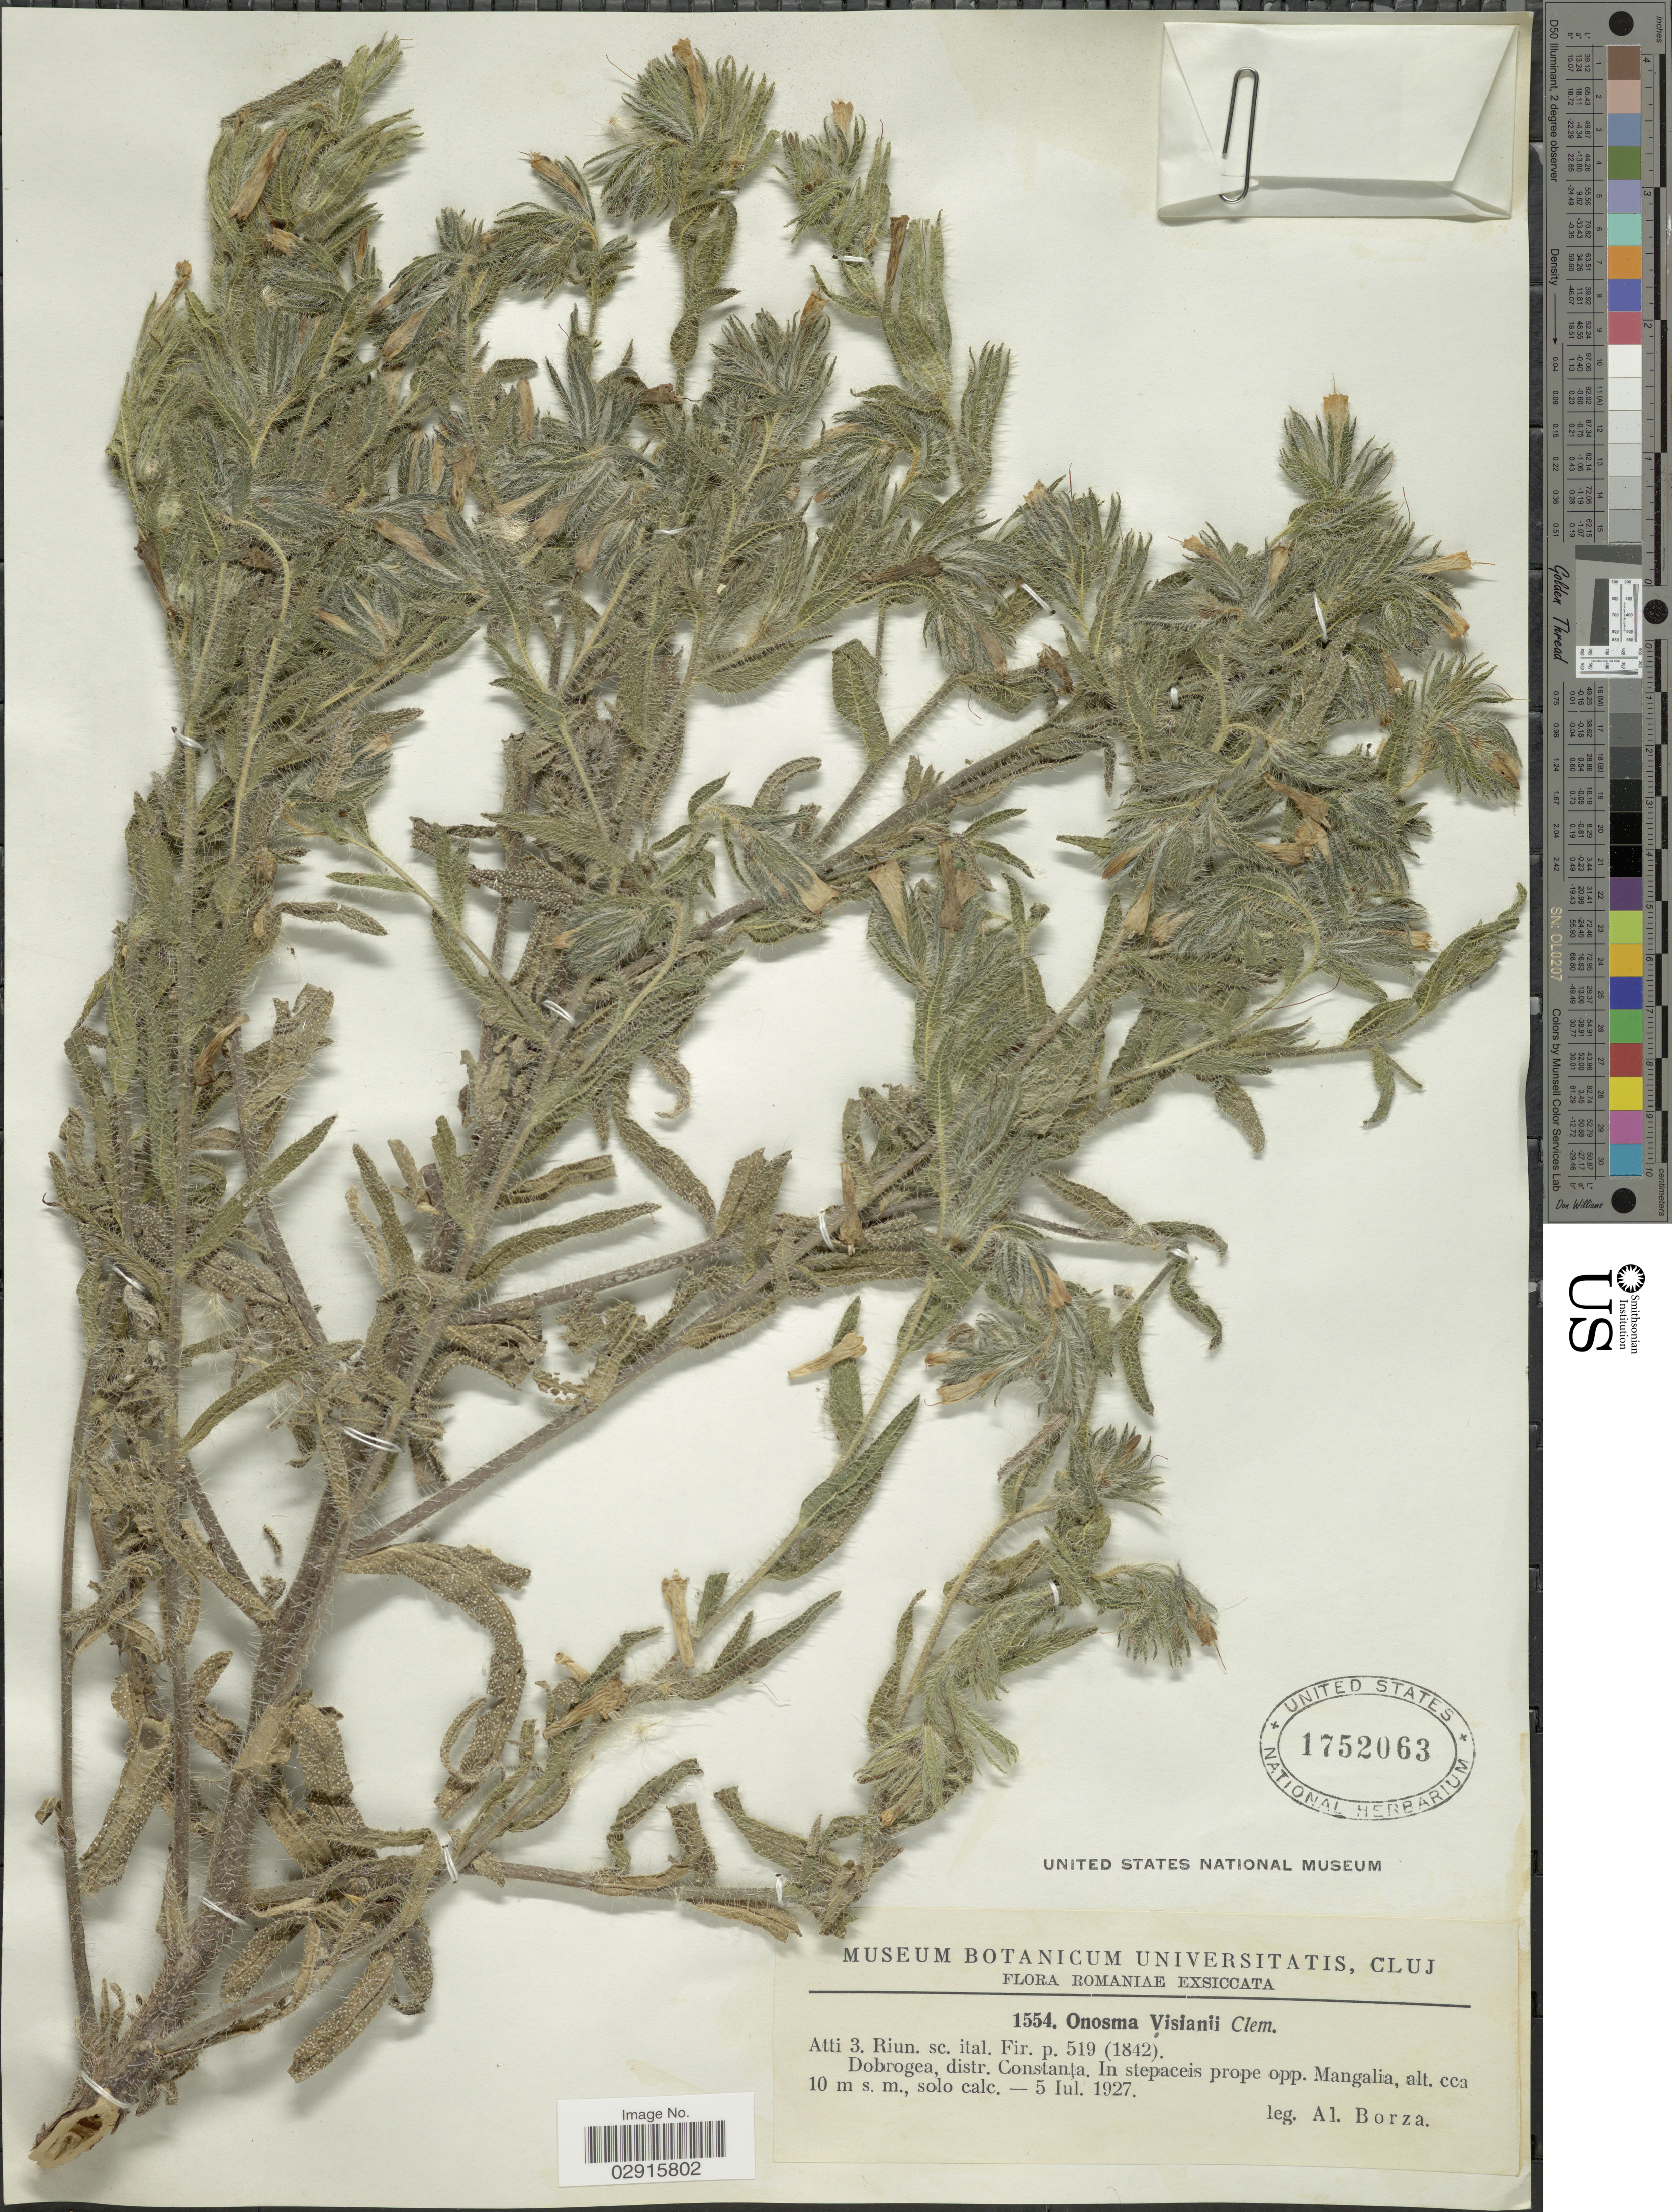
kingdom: Plantae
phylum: Tracheophyta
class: Magnoliopsida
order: Boraginales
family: Boraginaceae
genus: Onosma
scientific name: Onosma visianii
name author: Clementi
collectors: A. Borza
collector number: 1554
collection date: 1927-07-05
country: Romania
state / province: Constanta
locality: Dobrogea, distr. Constanta. In stepaceis prope opp. Mangalia.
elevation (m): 10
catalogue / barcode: US 1752063